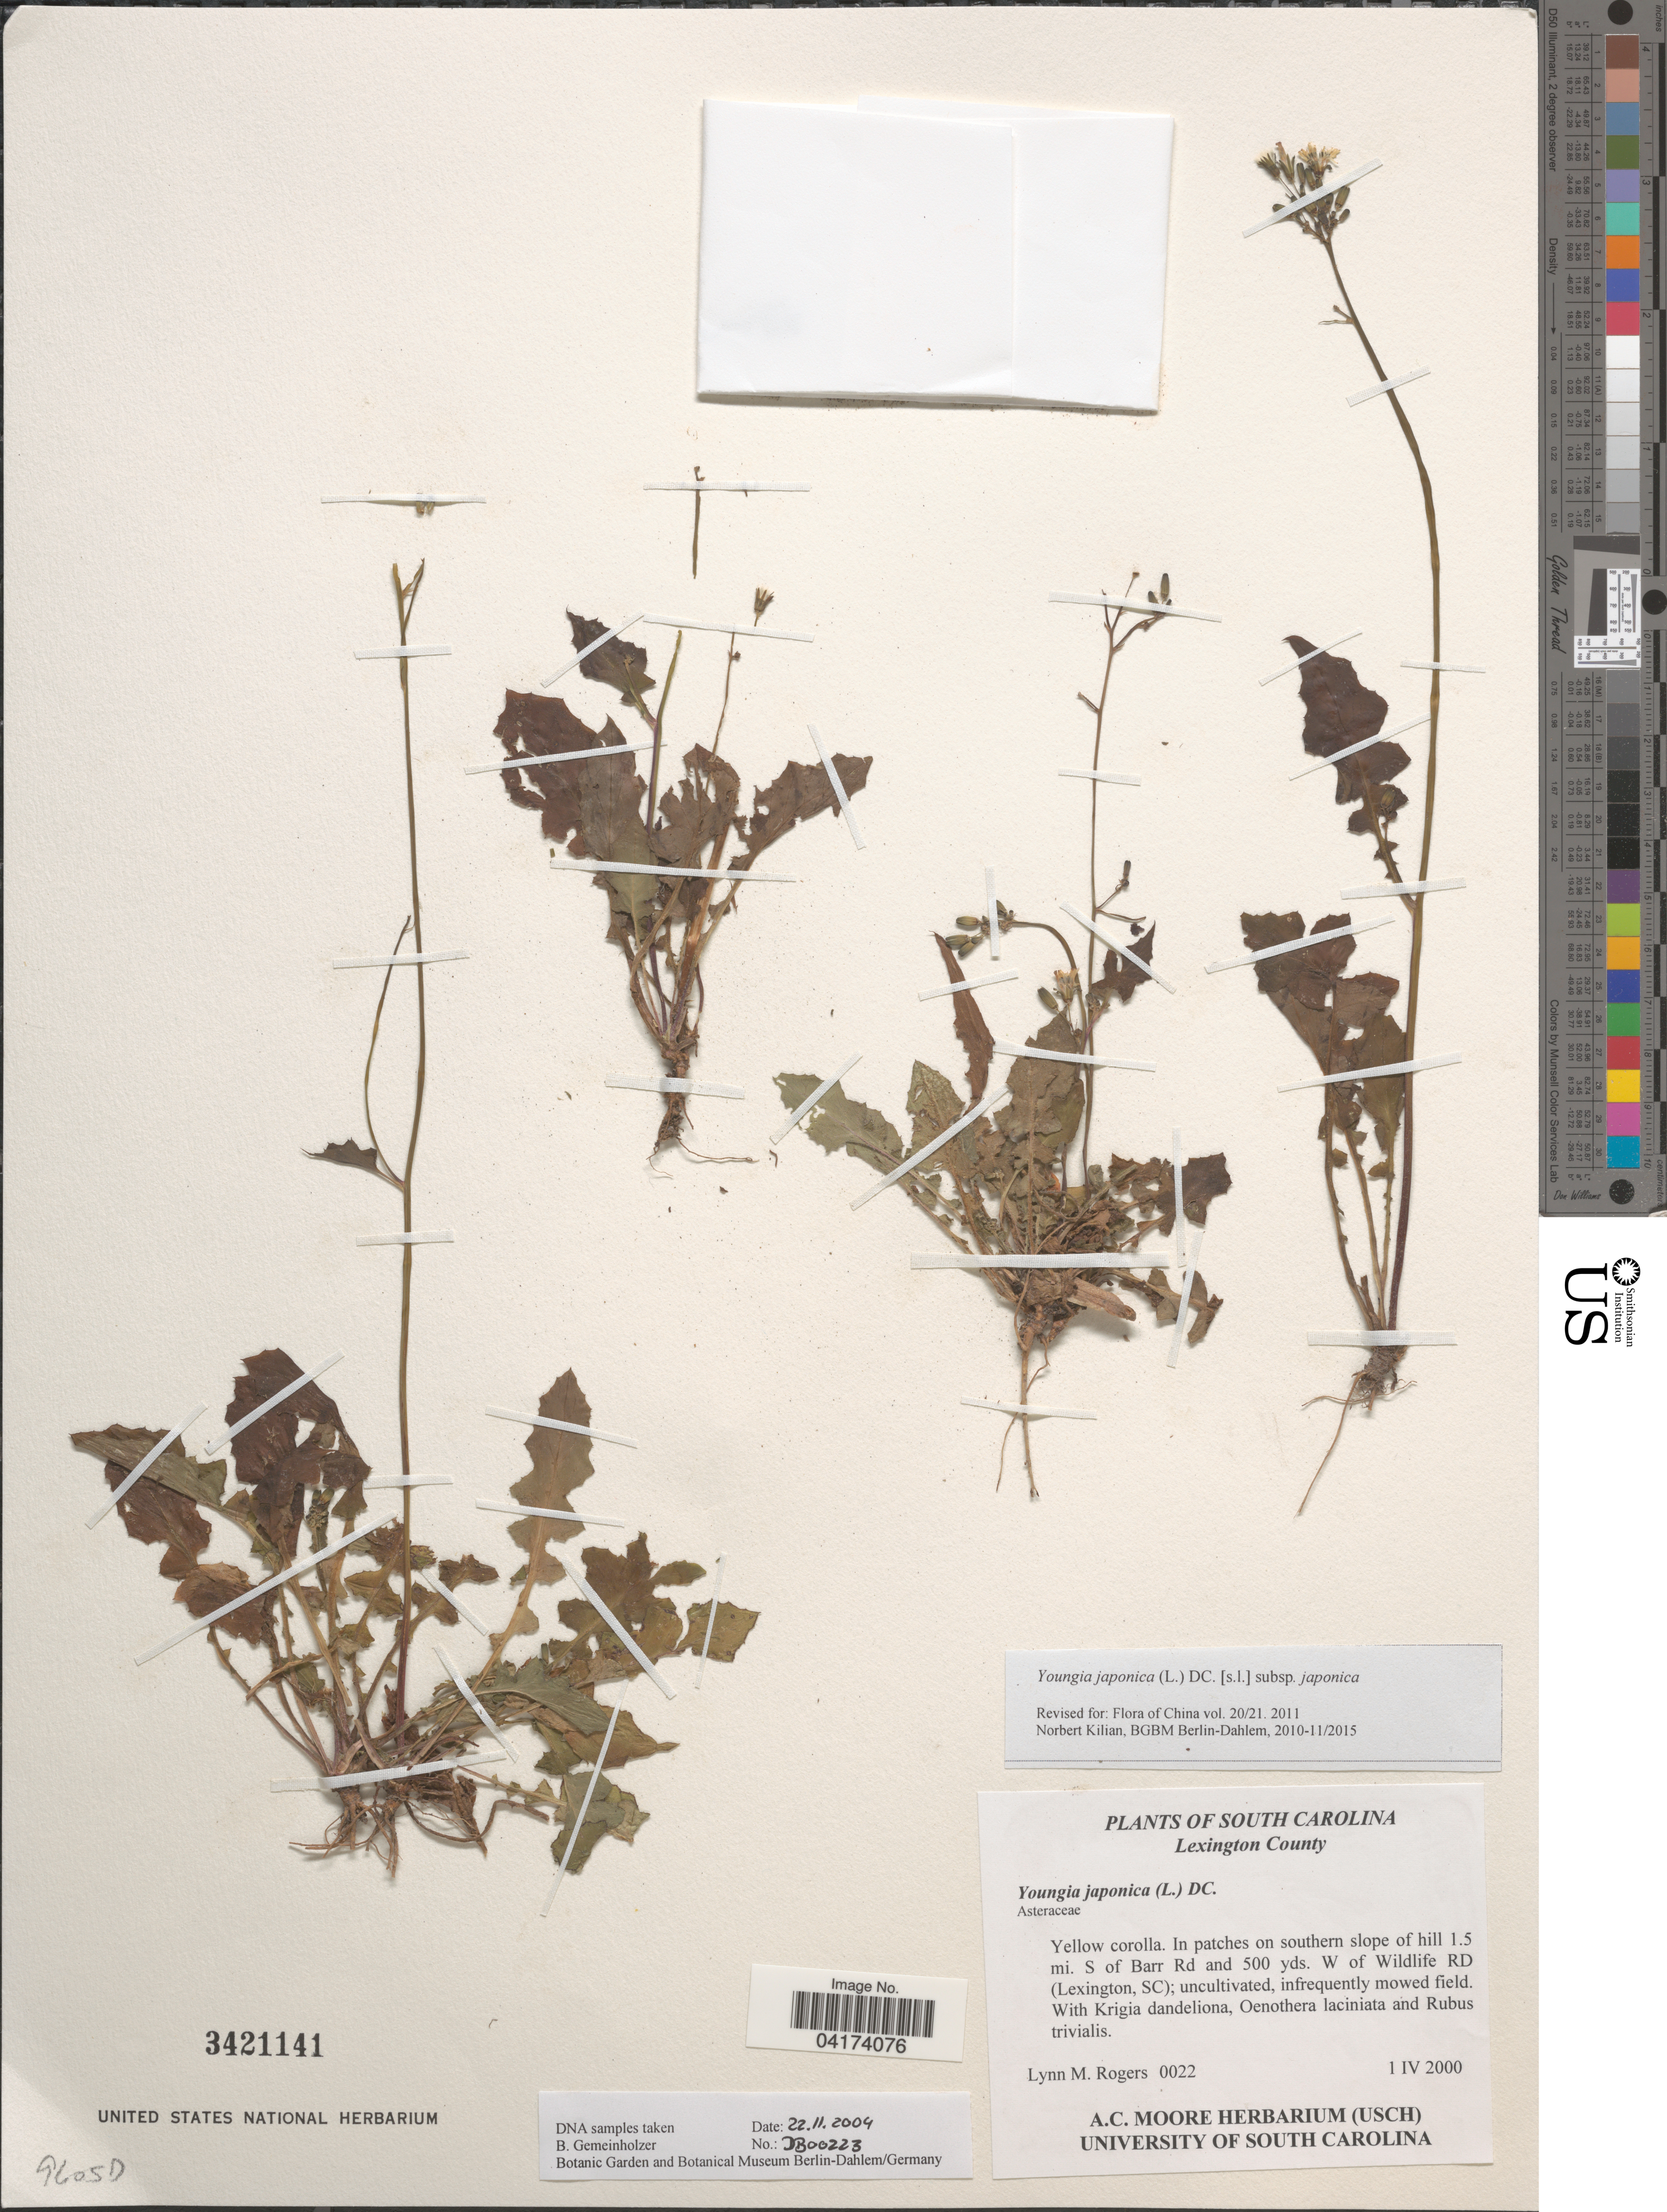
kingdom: Plantae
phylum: Tracheophyta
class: Magnoliopsida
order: Asterales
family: Asteraceae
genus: Youngia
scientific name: Youngia japonica subsp. japonica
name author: (L.) DC.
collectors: L. Rogers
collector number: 0022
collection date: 2000-04-01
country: United States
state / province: South Carolina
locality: Lexington County. In patches on southern slope of hill 1.5 mi. S of Barr Rd and 500 yds. W of Wildlife RD (Lexington, SC).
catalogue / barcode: US 3421141